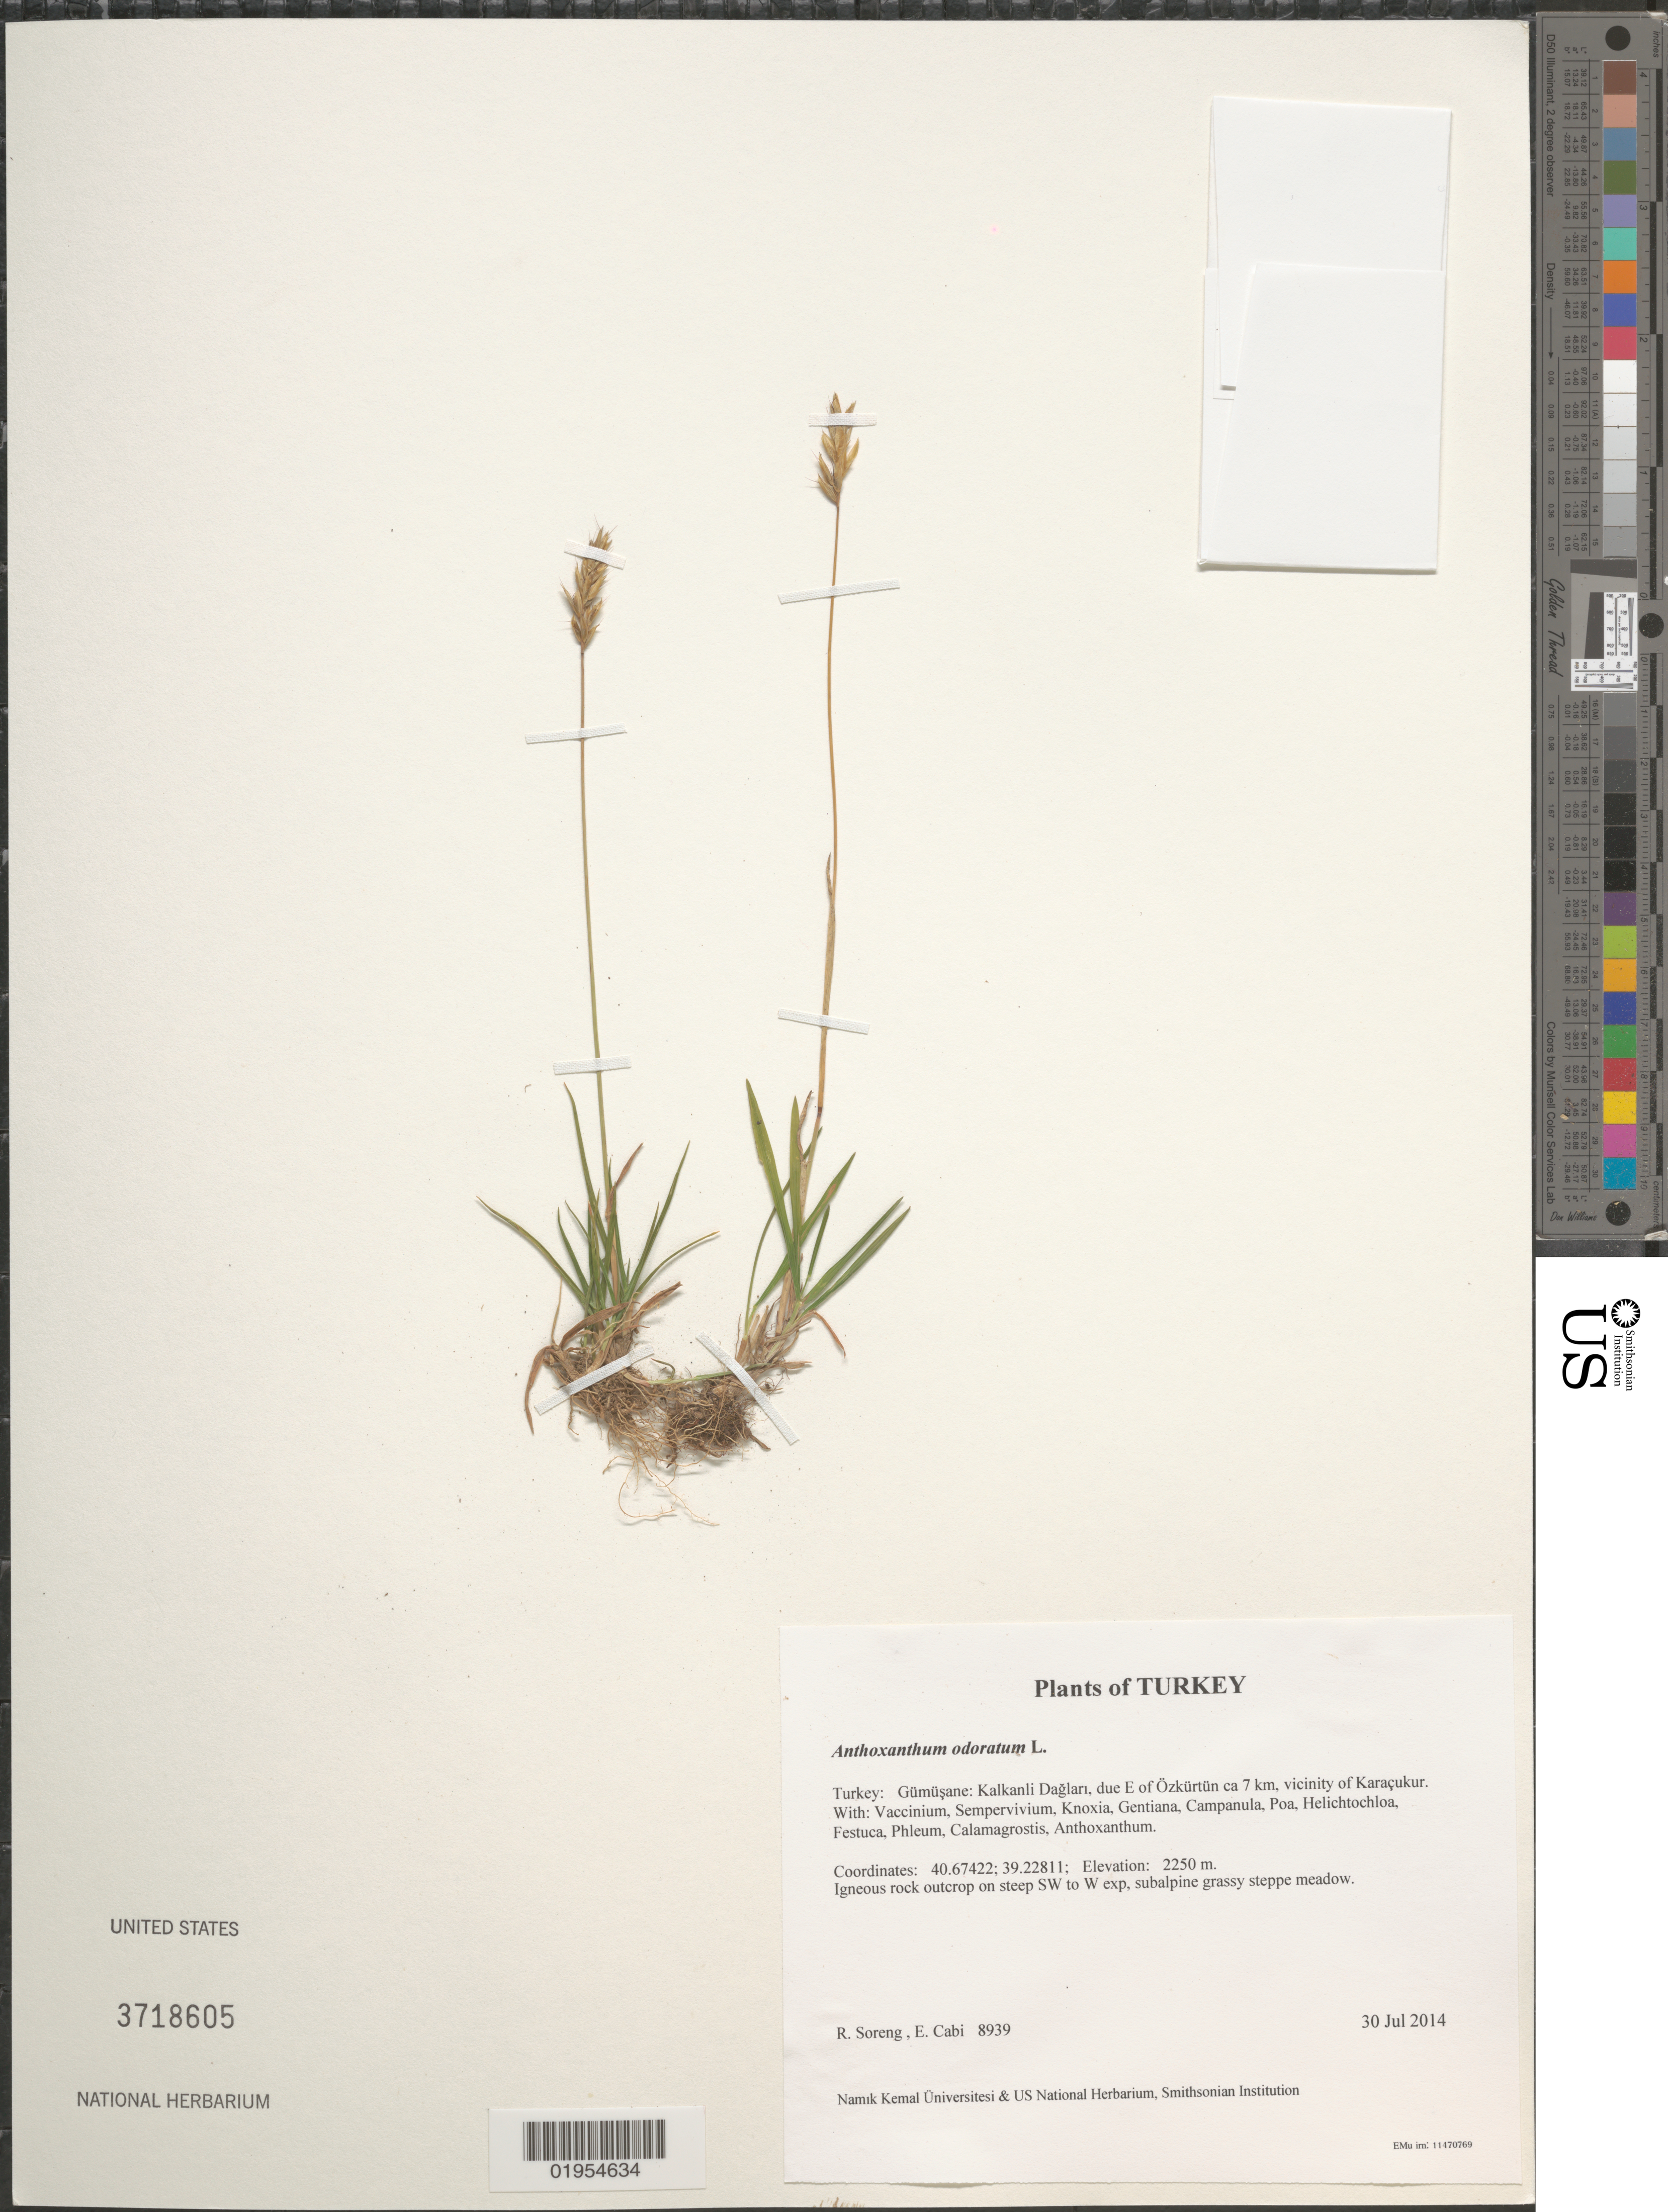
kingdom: Plantae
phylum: Tracheophyta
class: Liliopsida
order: Poales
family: Poaceae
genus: Anthoxanthum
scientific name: Anthoxanthum odoratum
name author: L.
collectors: R. J. Soreng & E. Cabi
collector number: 8939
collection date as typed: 30 Jul 2014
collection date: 2014-07-30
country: Turkey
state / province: Gumushane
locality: Kalkanli Daglari, due E of Özkürtün ca 7 km, vicinity of Karaçukur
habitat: Igneous rock outcrop on steep SW to W exp, subalpine grassy steppe meadow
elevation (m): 2250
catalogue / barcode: US 3718605